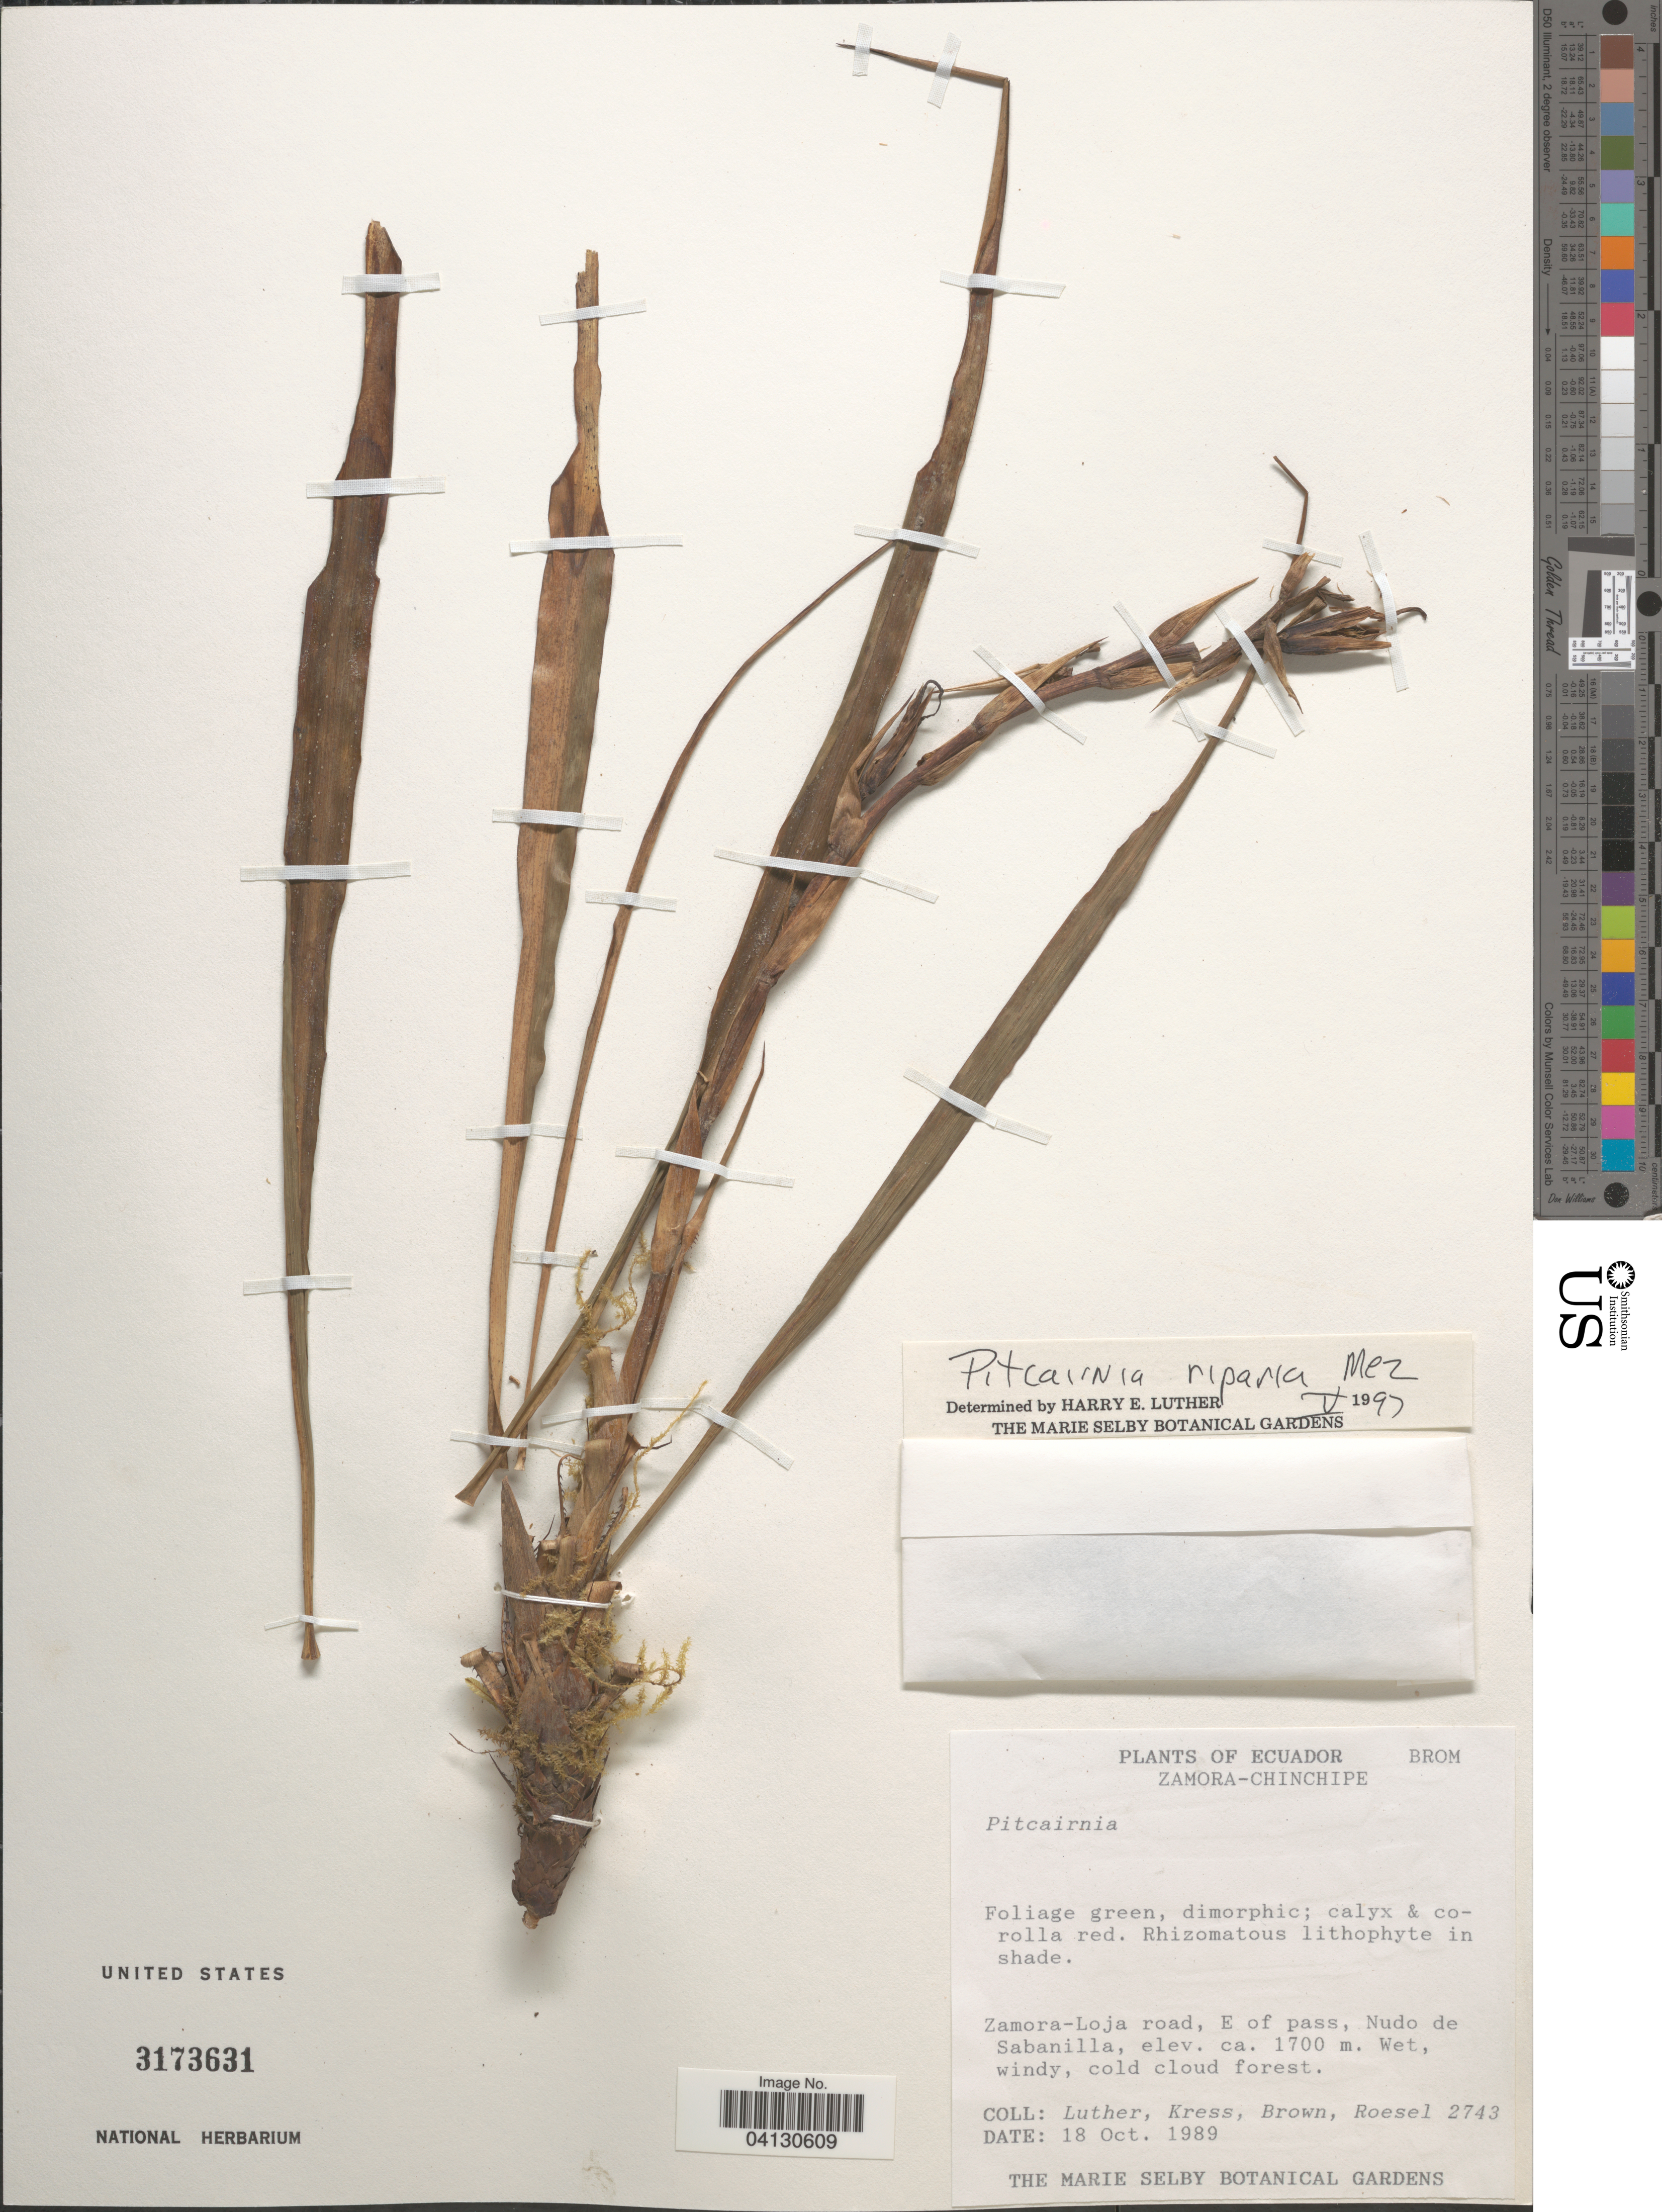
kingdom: Plantae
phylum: Tracheophyta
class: Liliopsida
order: Poales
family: Bromeliaceae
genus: Pitcairnia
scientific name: Pitcairnia riparia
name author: Mez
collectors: -- Luther, -- Kress, -- Brown & Roesel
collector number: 2743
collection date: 1989-10-18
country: Ecuador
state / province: Zamora-Chinchipe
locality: Zamora-Loja road, E of pass, Nudo de Sabanilla.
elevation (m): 1700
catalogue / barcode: US 3173631